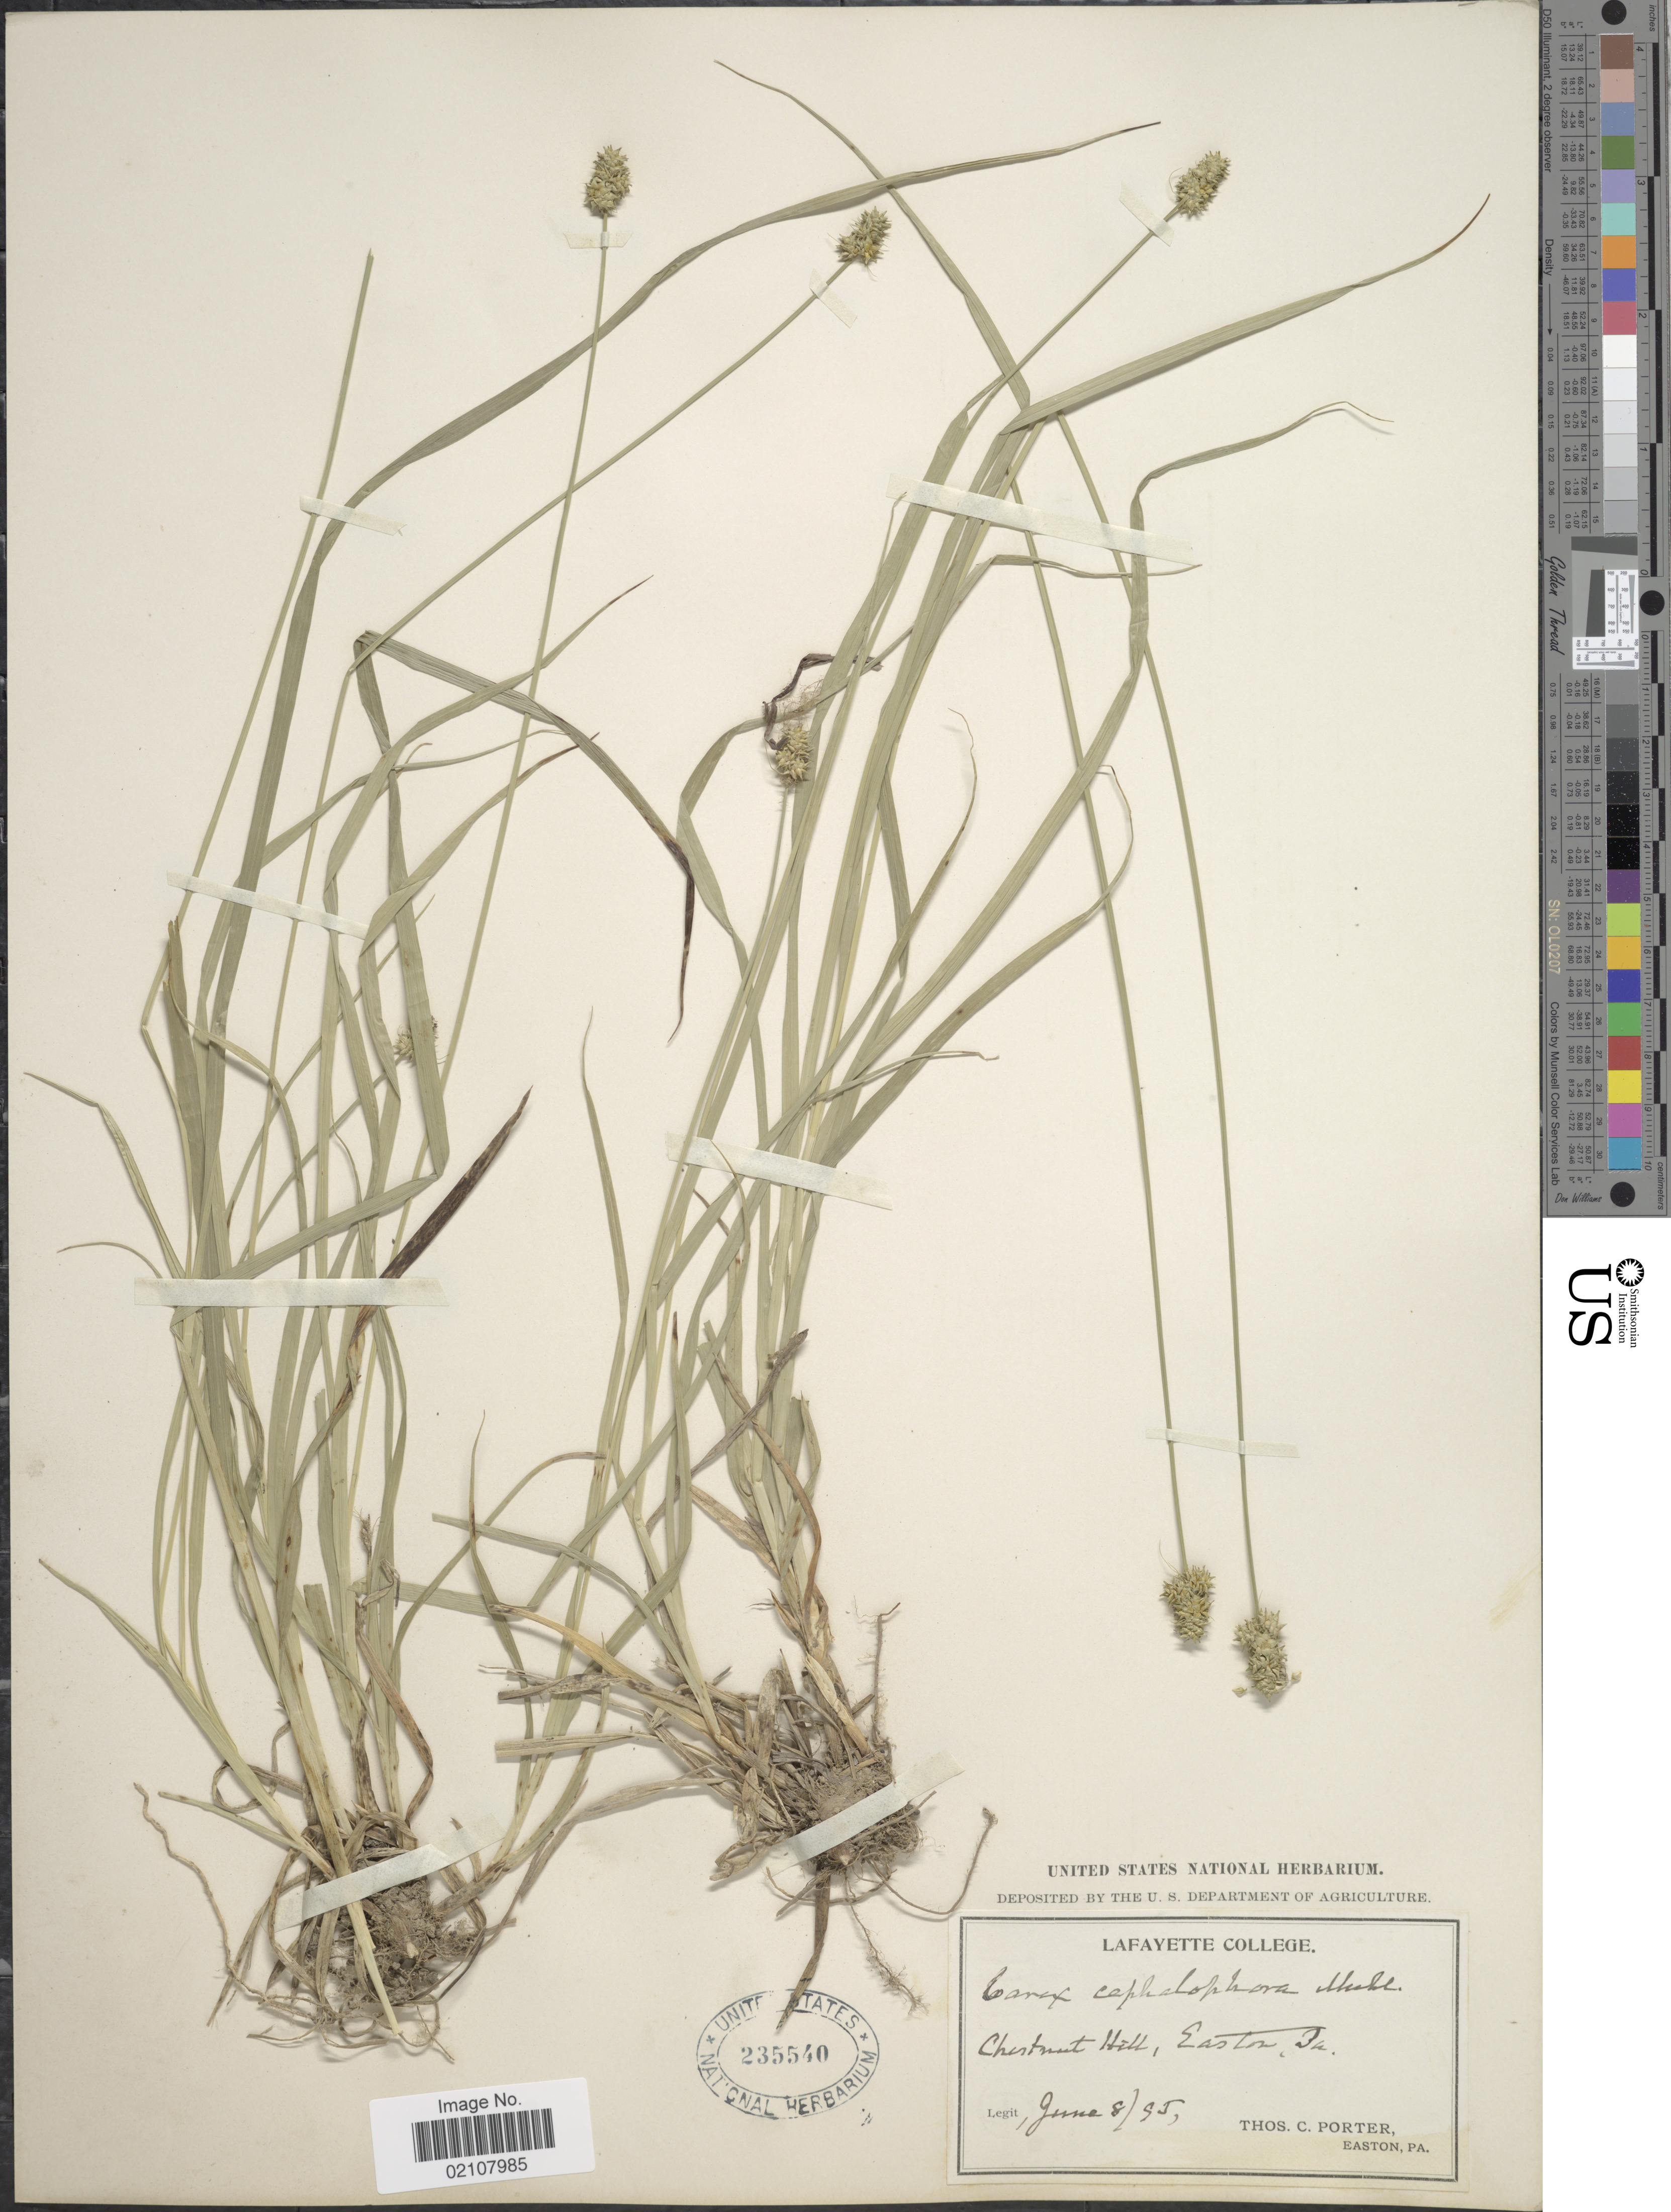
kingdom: Plantae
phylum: Tracheophyta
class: Liliopsida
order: Poales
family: Cyperaceae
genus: Carex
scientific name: Carex cephalophora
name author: Muhl. ex Willd.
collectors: T. Porter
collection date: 1895-06-08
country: United States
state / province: Pennsylvania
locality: Chestnut Hill, Easton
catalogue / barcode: US 235540